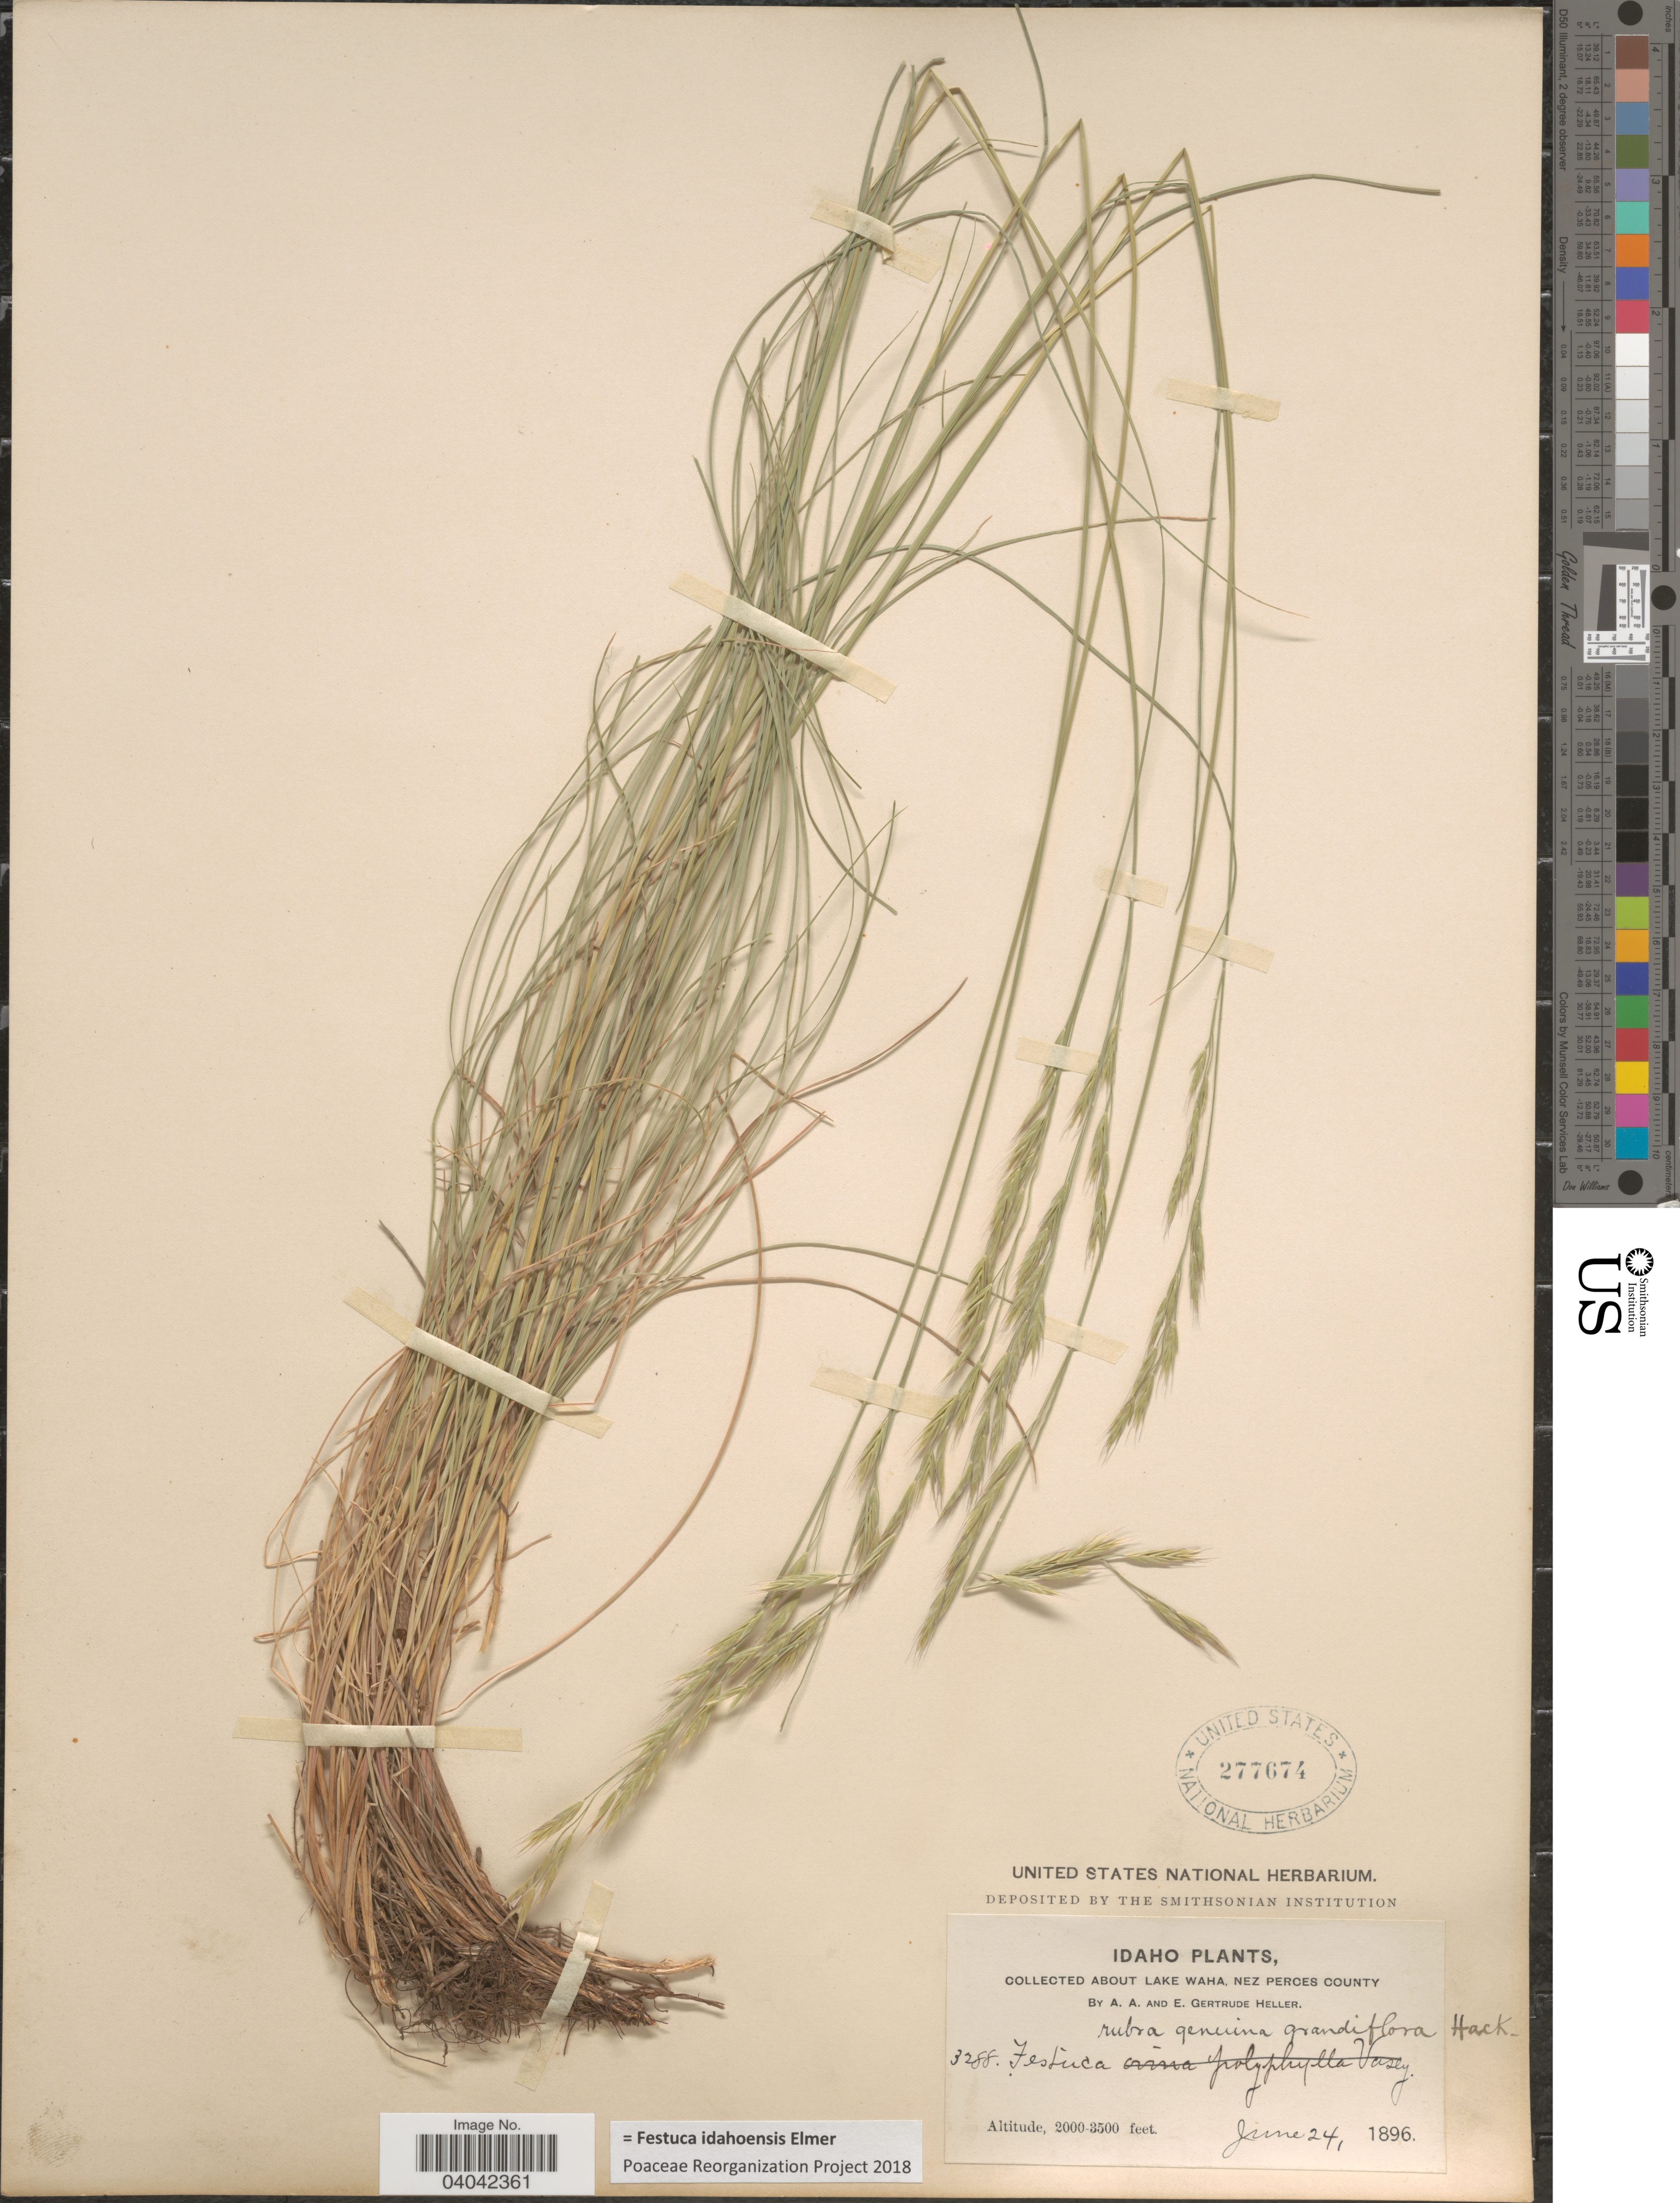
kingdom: Plantae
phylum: Tracheophyta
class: Liliopsida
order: Poales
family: Poaceae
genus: Festuca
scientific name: Festuca idahoensis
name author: Elmer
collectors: A. A. Heller & E. G. Heller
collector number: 3288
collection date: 1896-06-24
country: United States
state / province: Idaho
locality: About Lake Waha, Nez Perces County.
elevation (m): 610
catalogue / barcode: US 277674